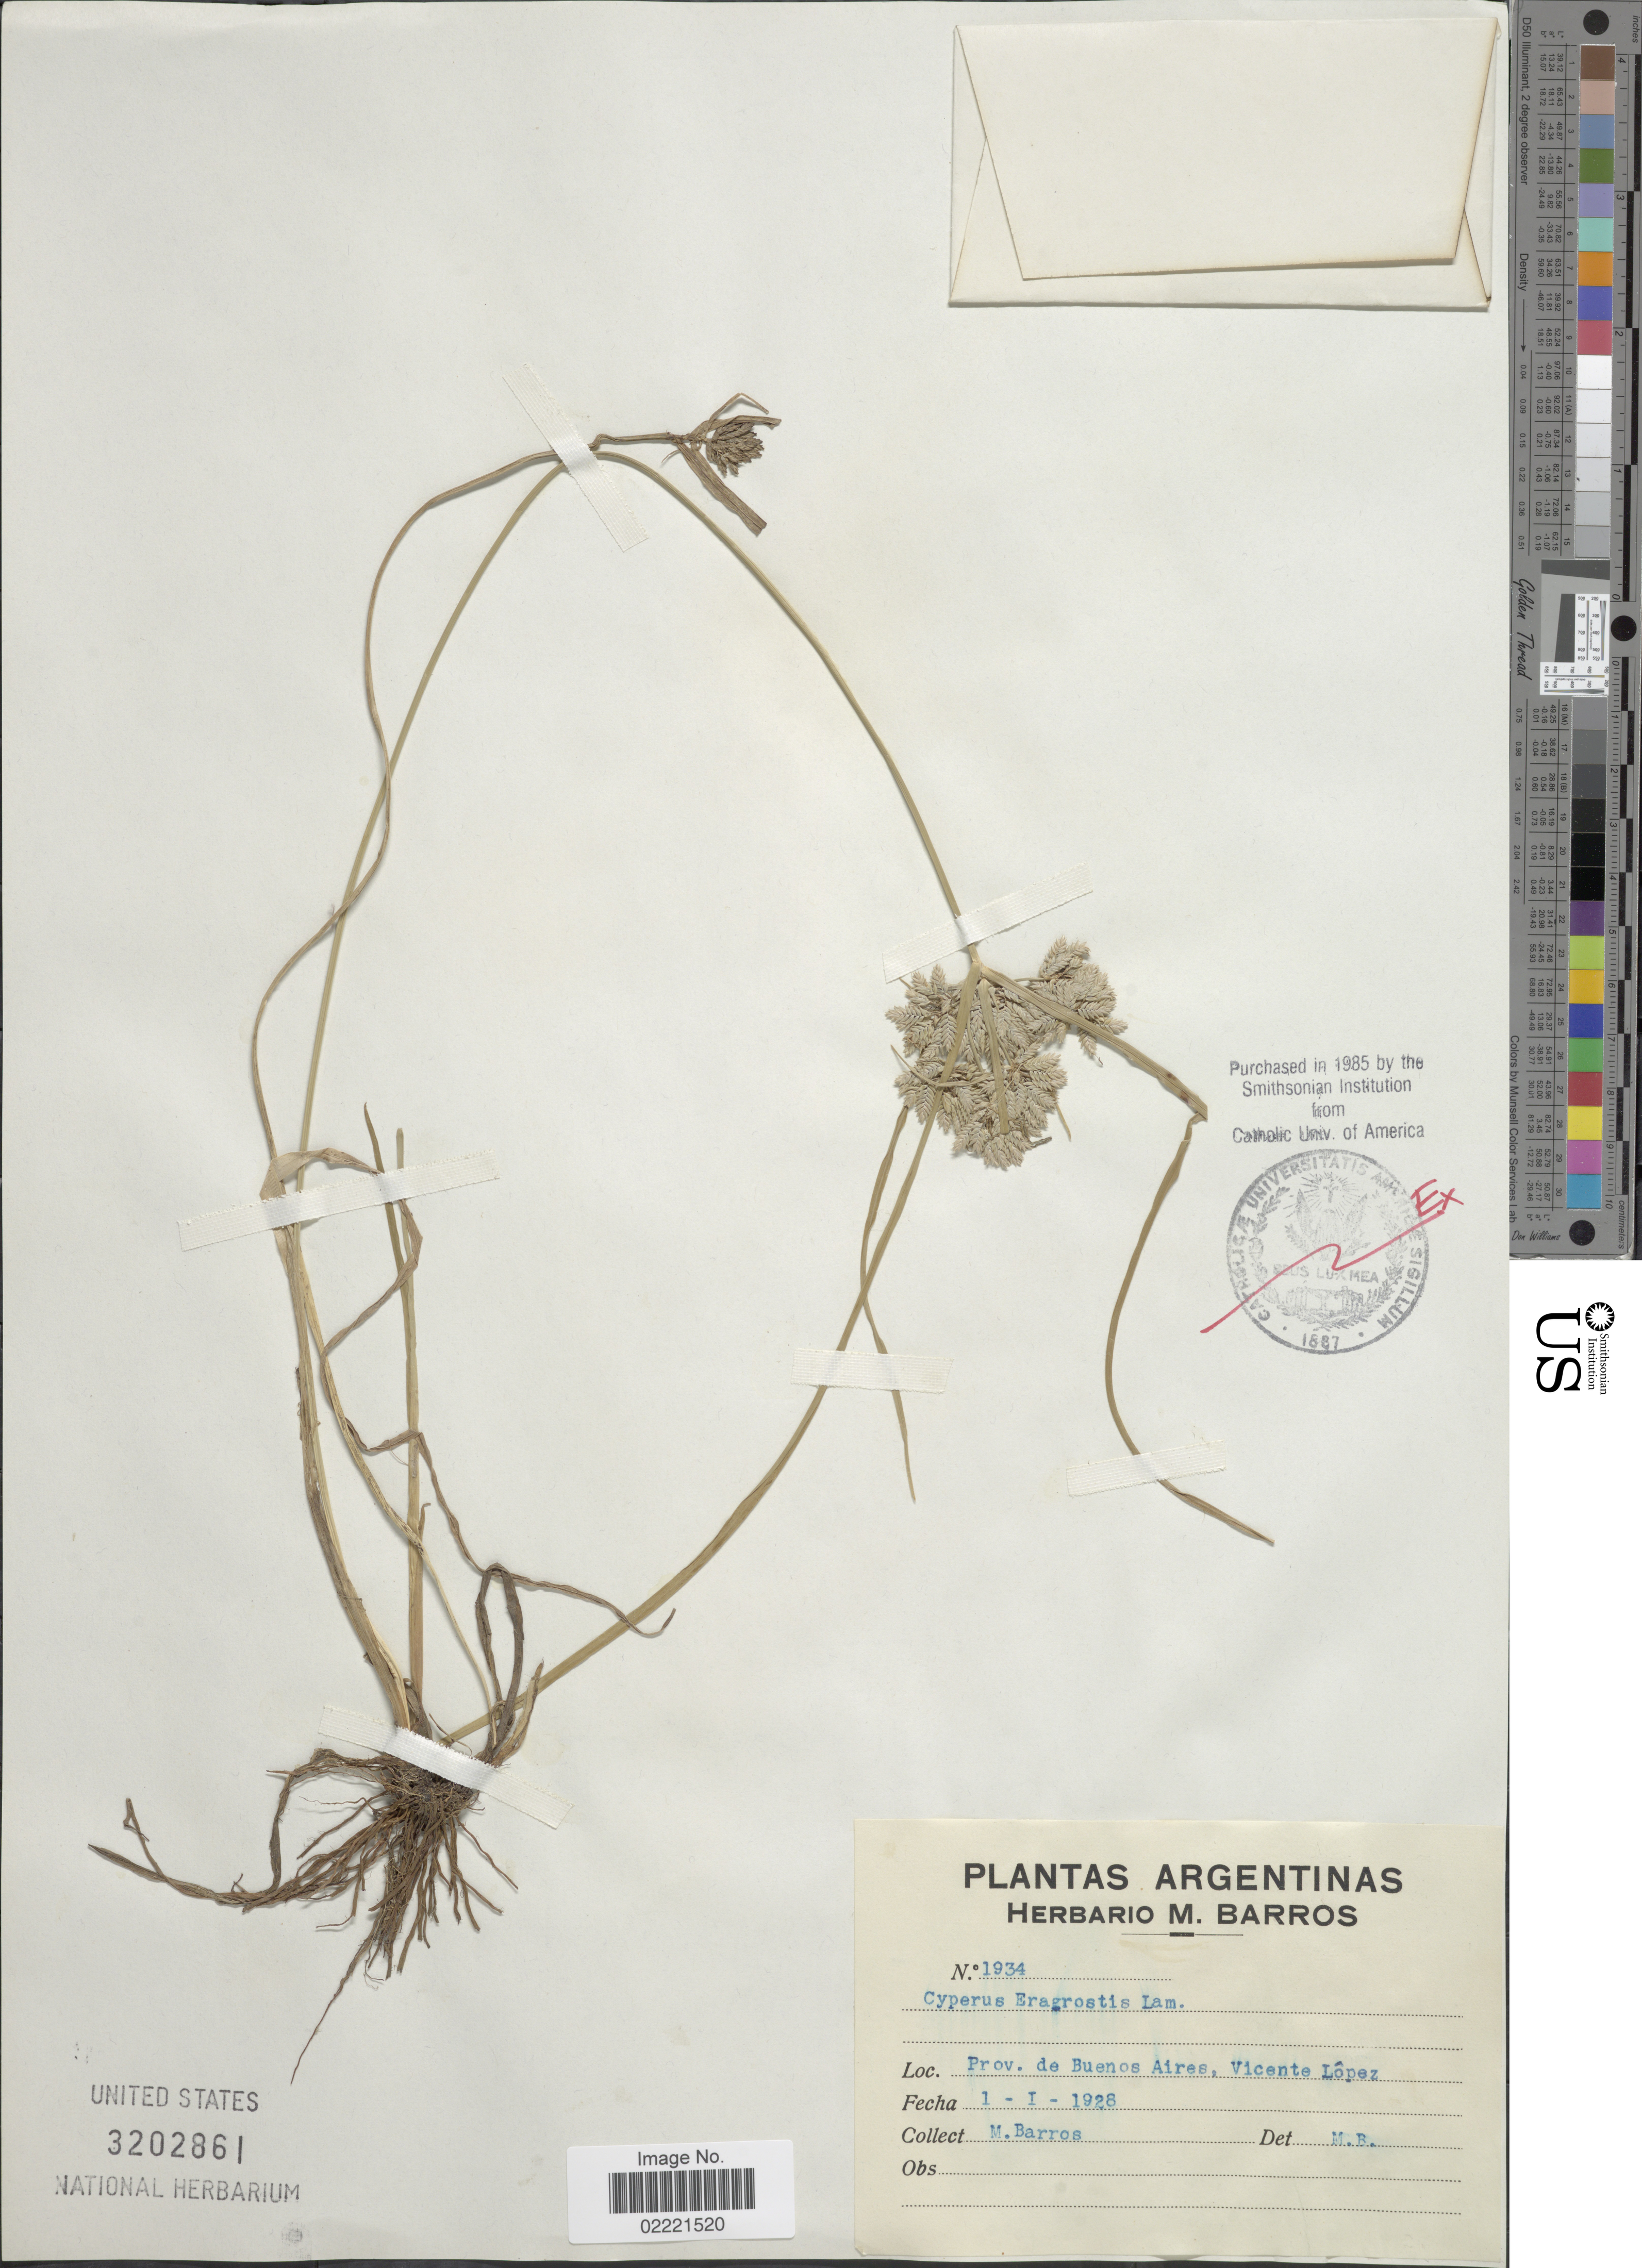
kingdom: Plantae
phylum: Tracheophyta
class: Liliopsida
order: Poales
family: Cyperaceae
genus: Cyperus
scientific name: Cyperus eragrostis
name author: Lam.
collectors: M. Barros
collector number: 1934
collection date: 1928-01-01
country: Argentina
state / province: Buenos Aires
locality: Prov. de Buenos Aires, Vicente Lopez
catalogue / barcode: US 3202861